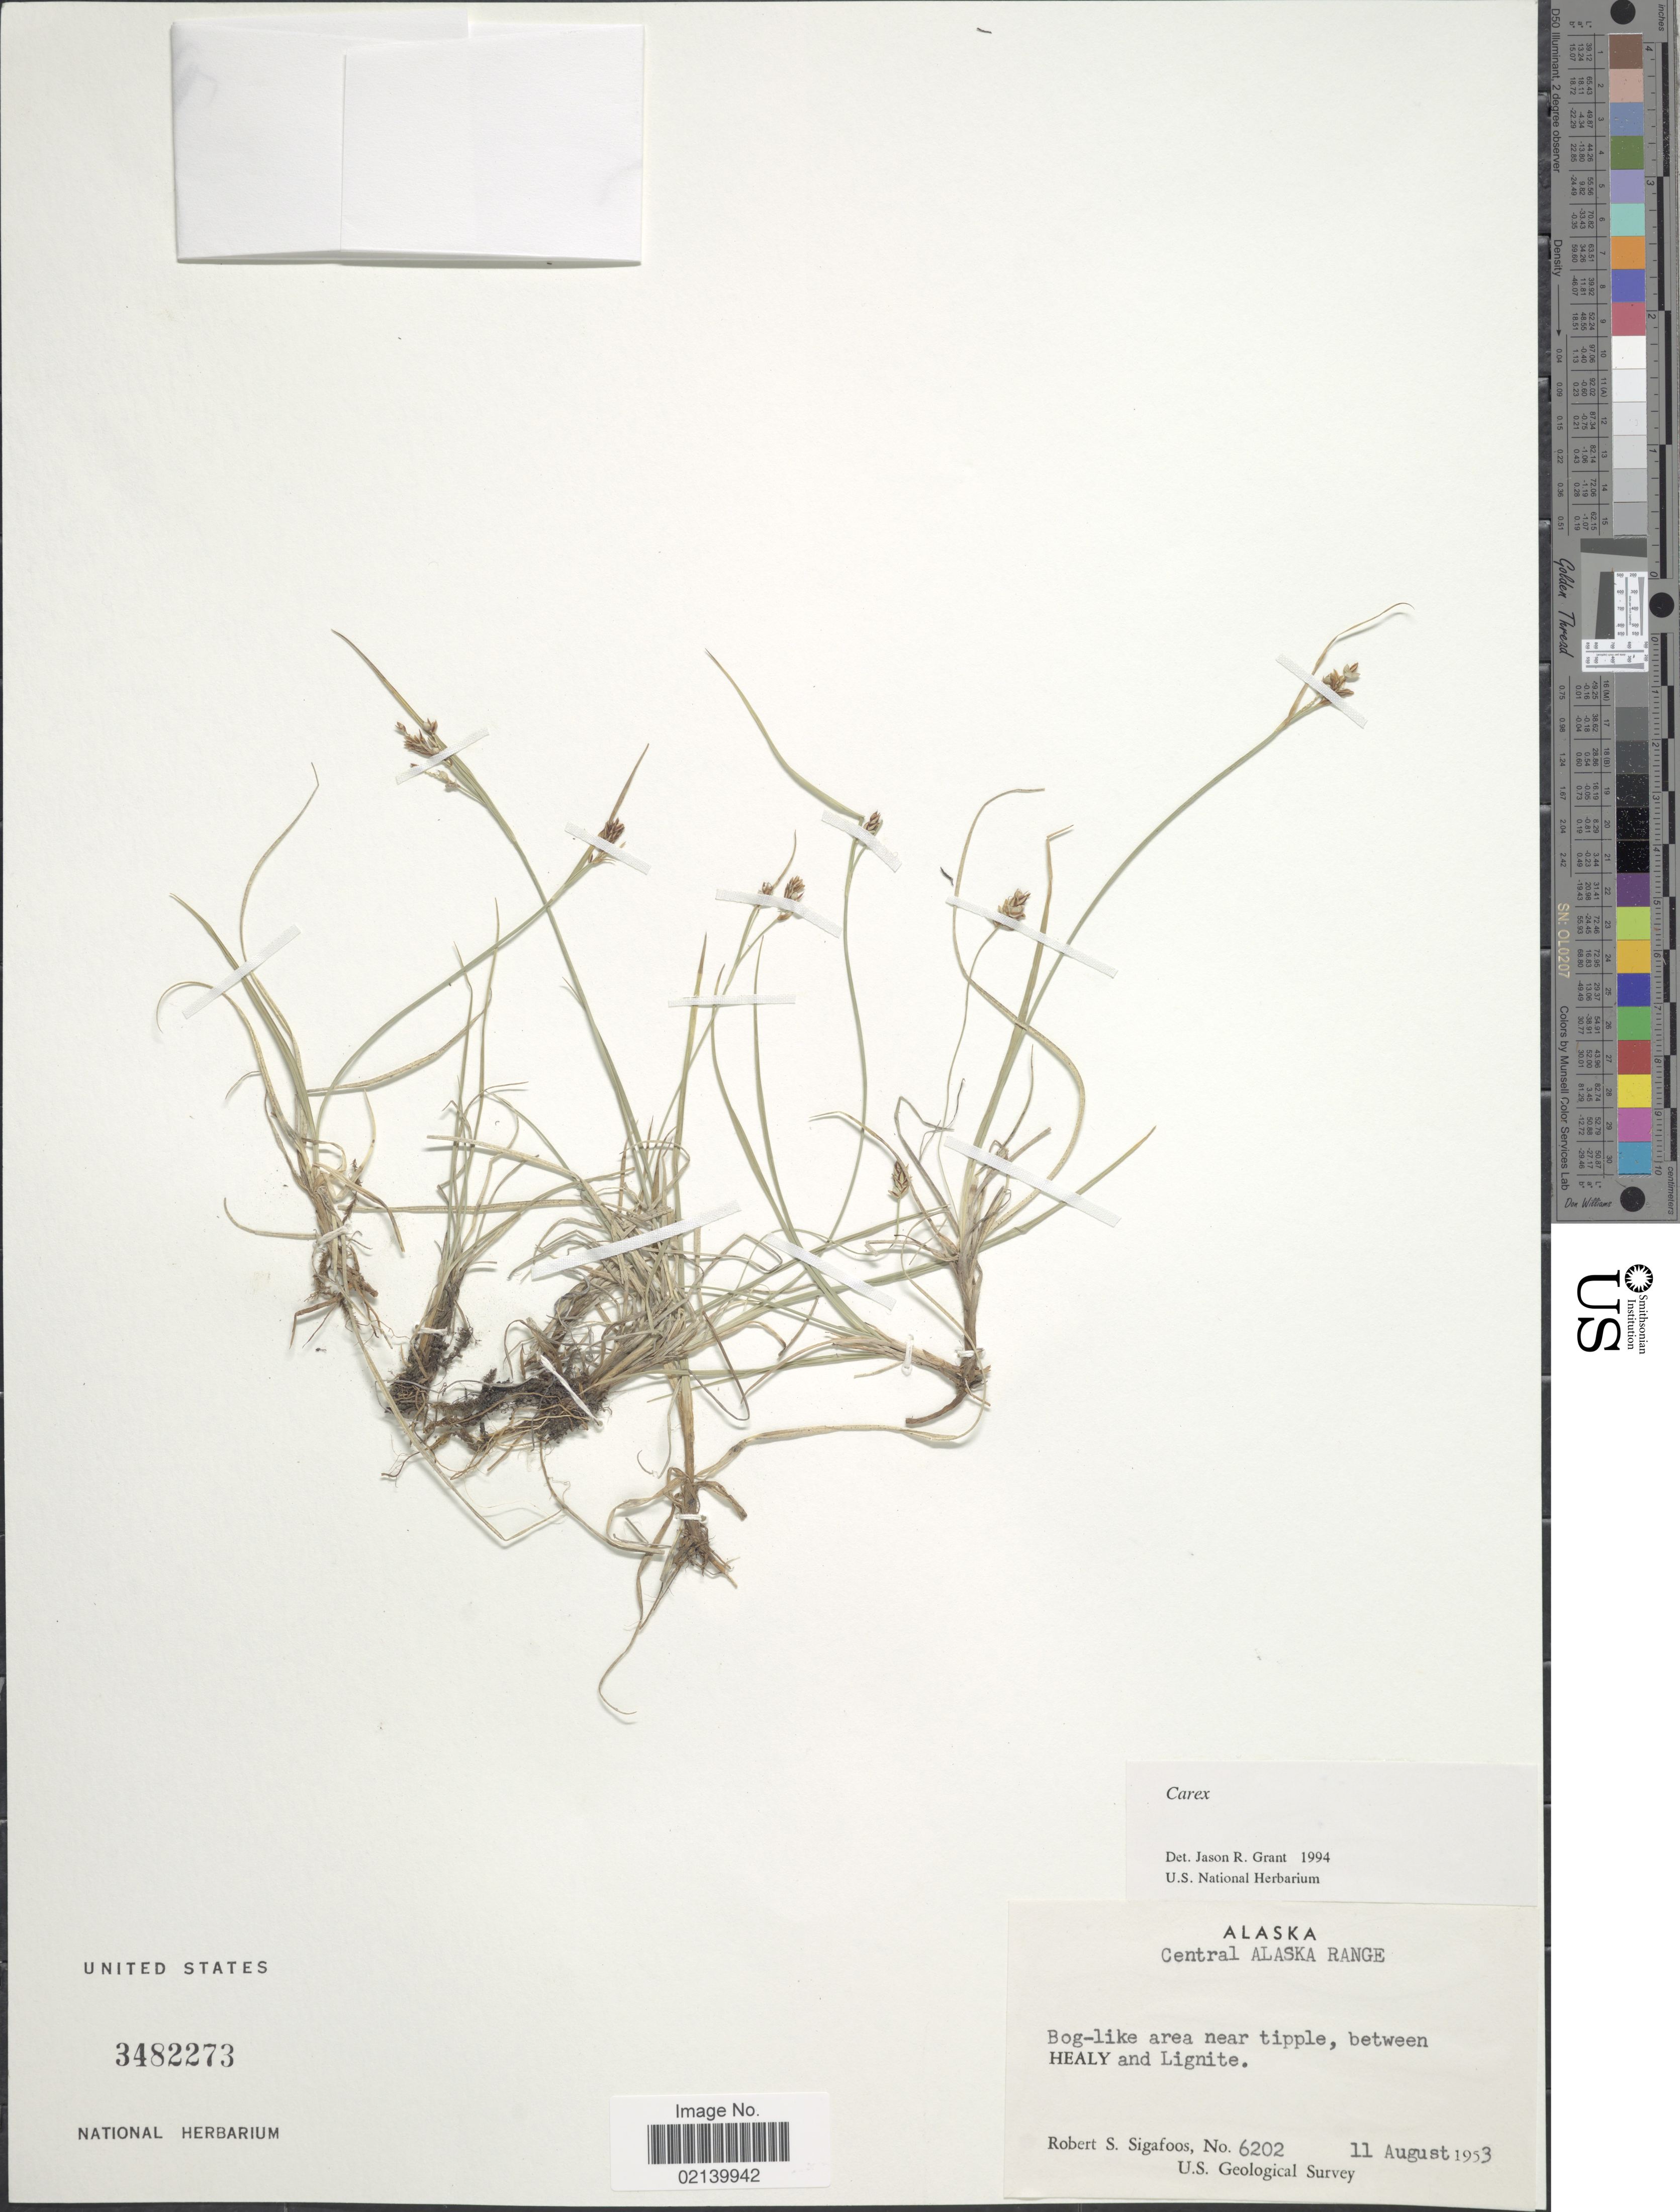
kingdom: Plantae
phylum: Tracheophyta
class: Liliopsida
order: Poales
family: Cyperaceae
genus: Carex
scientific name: Carex sp.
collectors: R. Sigafoos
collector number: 6202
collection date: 1953-08-11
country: United States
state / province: Alaska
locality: Central Alaska Range, Bog-like area near tipple, between Healy and Lignite.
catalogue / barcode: US 3482273